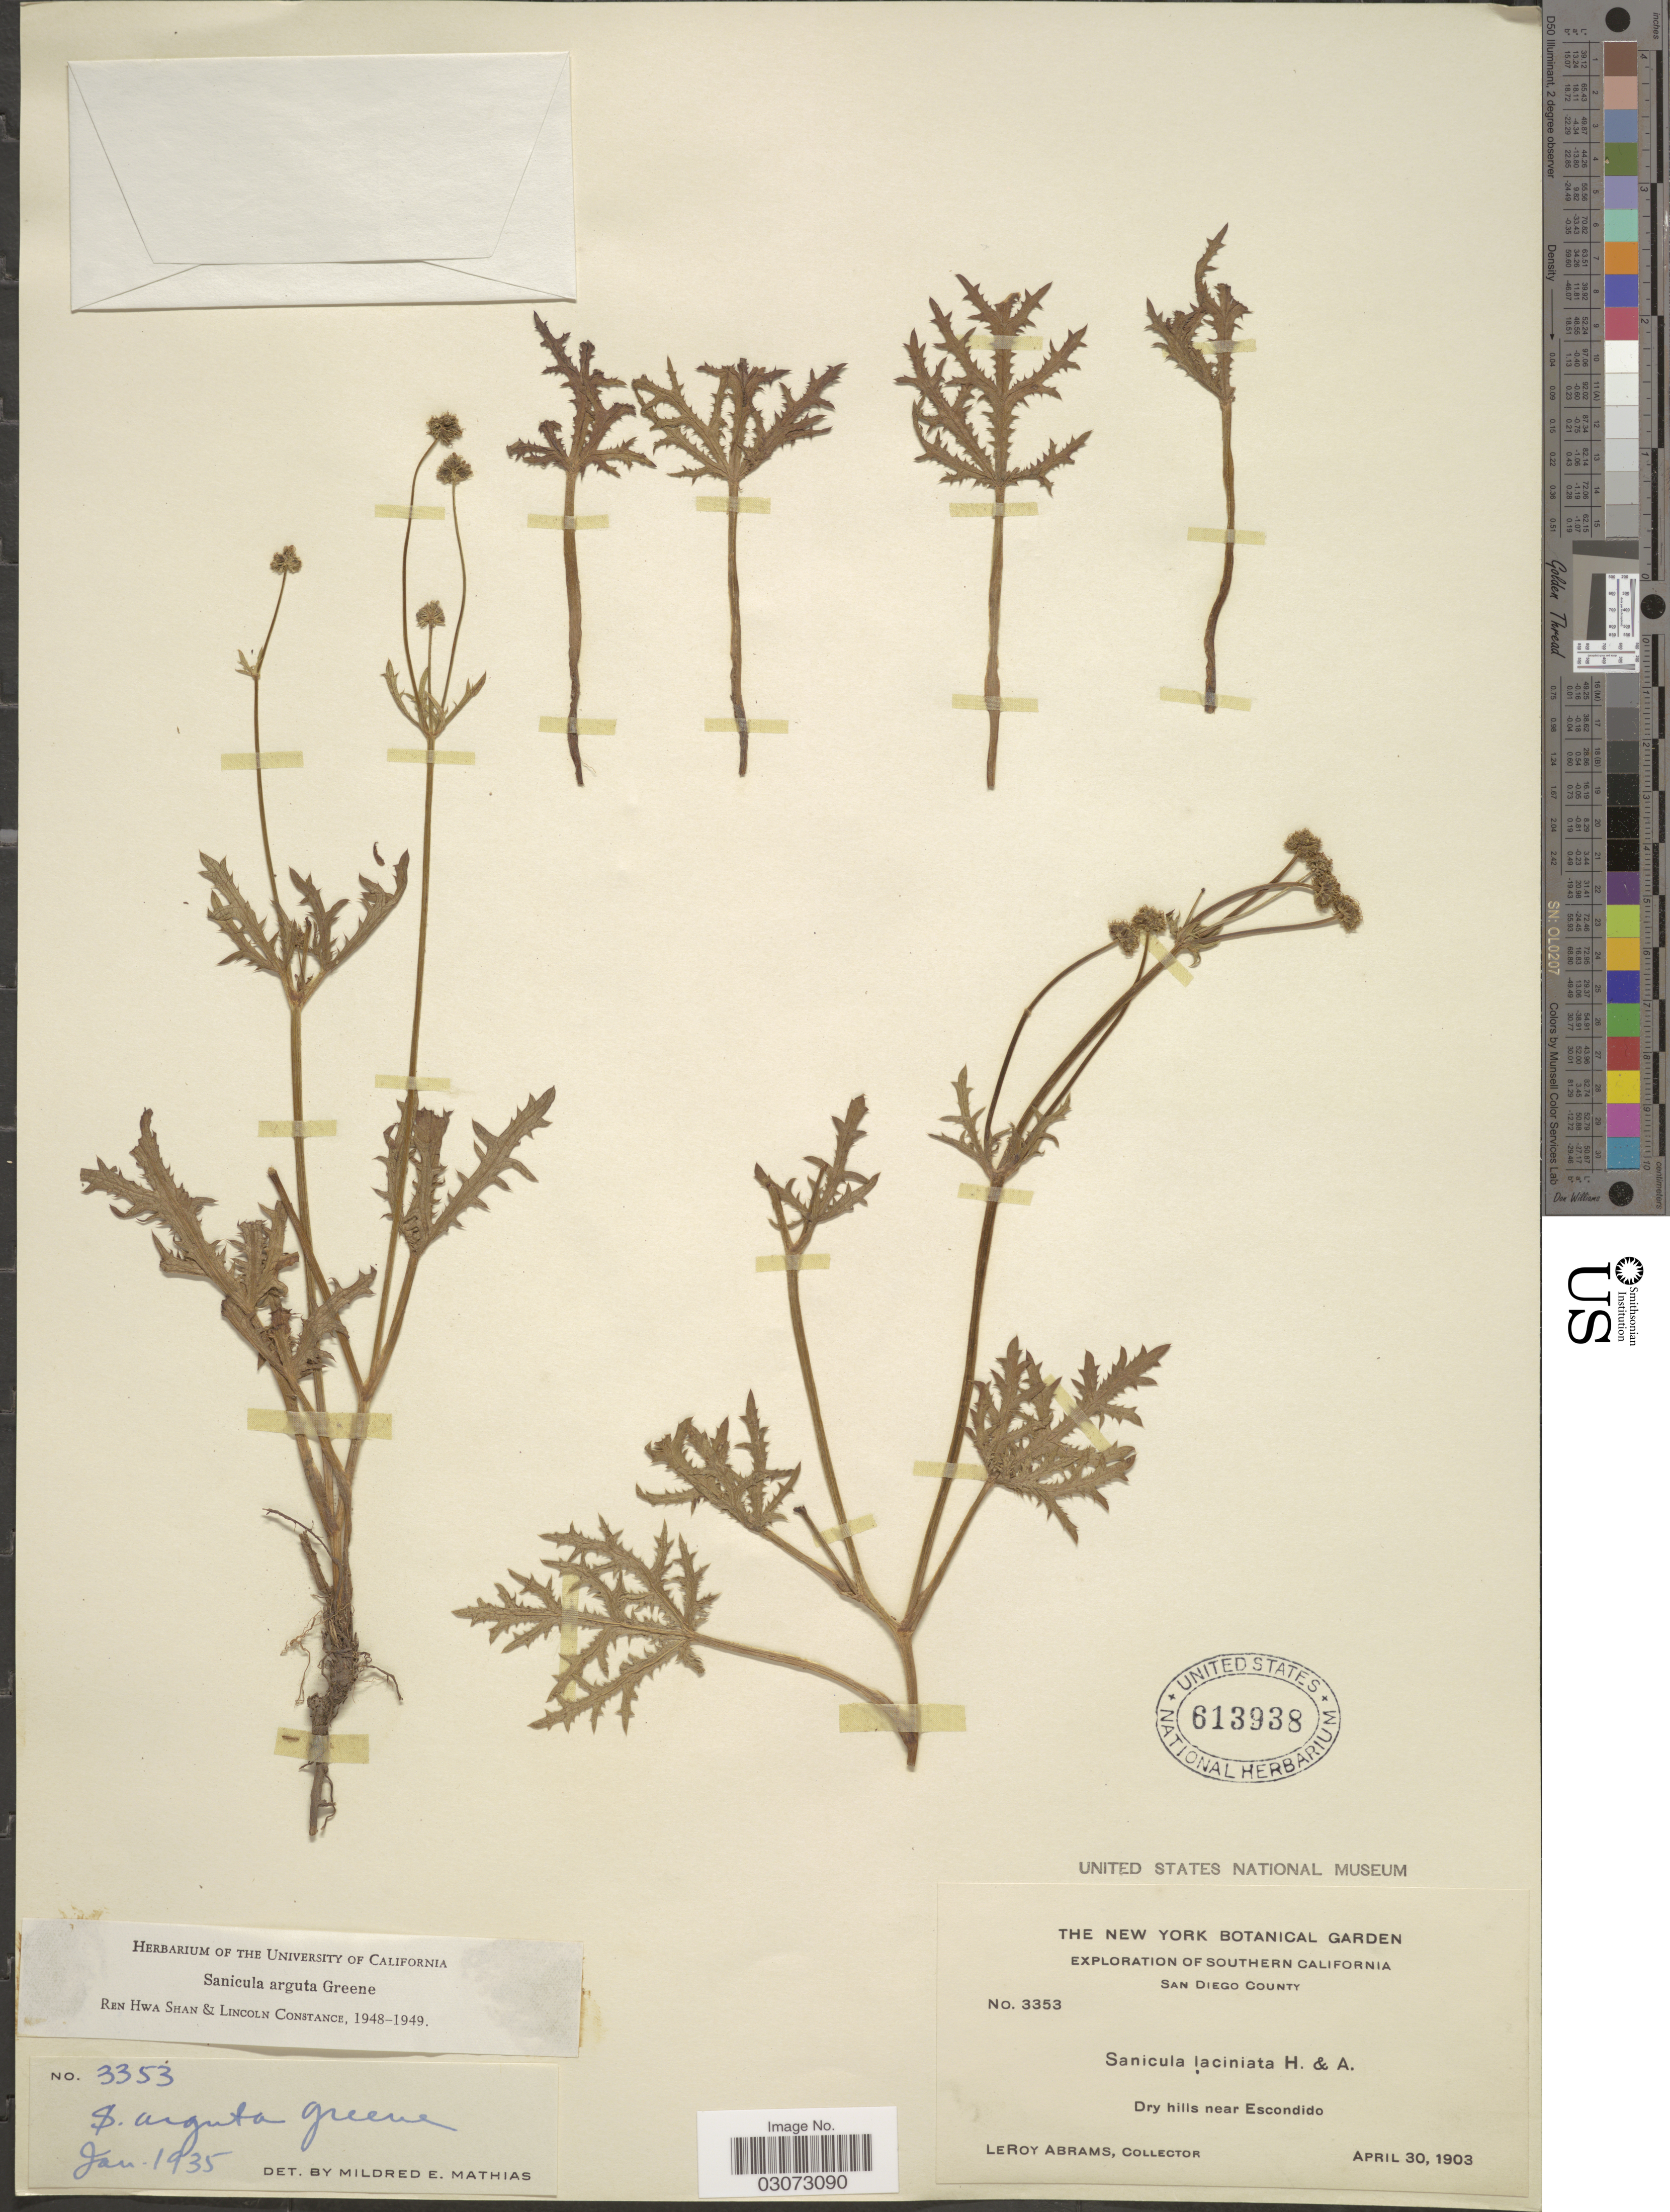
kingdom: Plantae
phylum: Tracheophyta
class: Magnoliopsida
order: Apiales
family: Apiaceae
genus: Sanicula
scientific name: Sanicula arguta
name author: Greene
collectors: L. Abrams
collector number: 3353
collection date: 1903-04-30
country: United States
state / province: California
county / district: San Diego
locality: Southern California. San Diego County. Dry hills near Escondido.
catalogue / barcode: US 613938